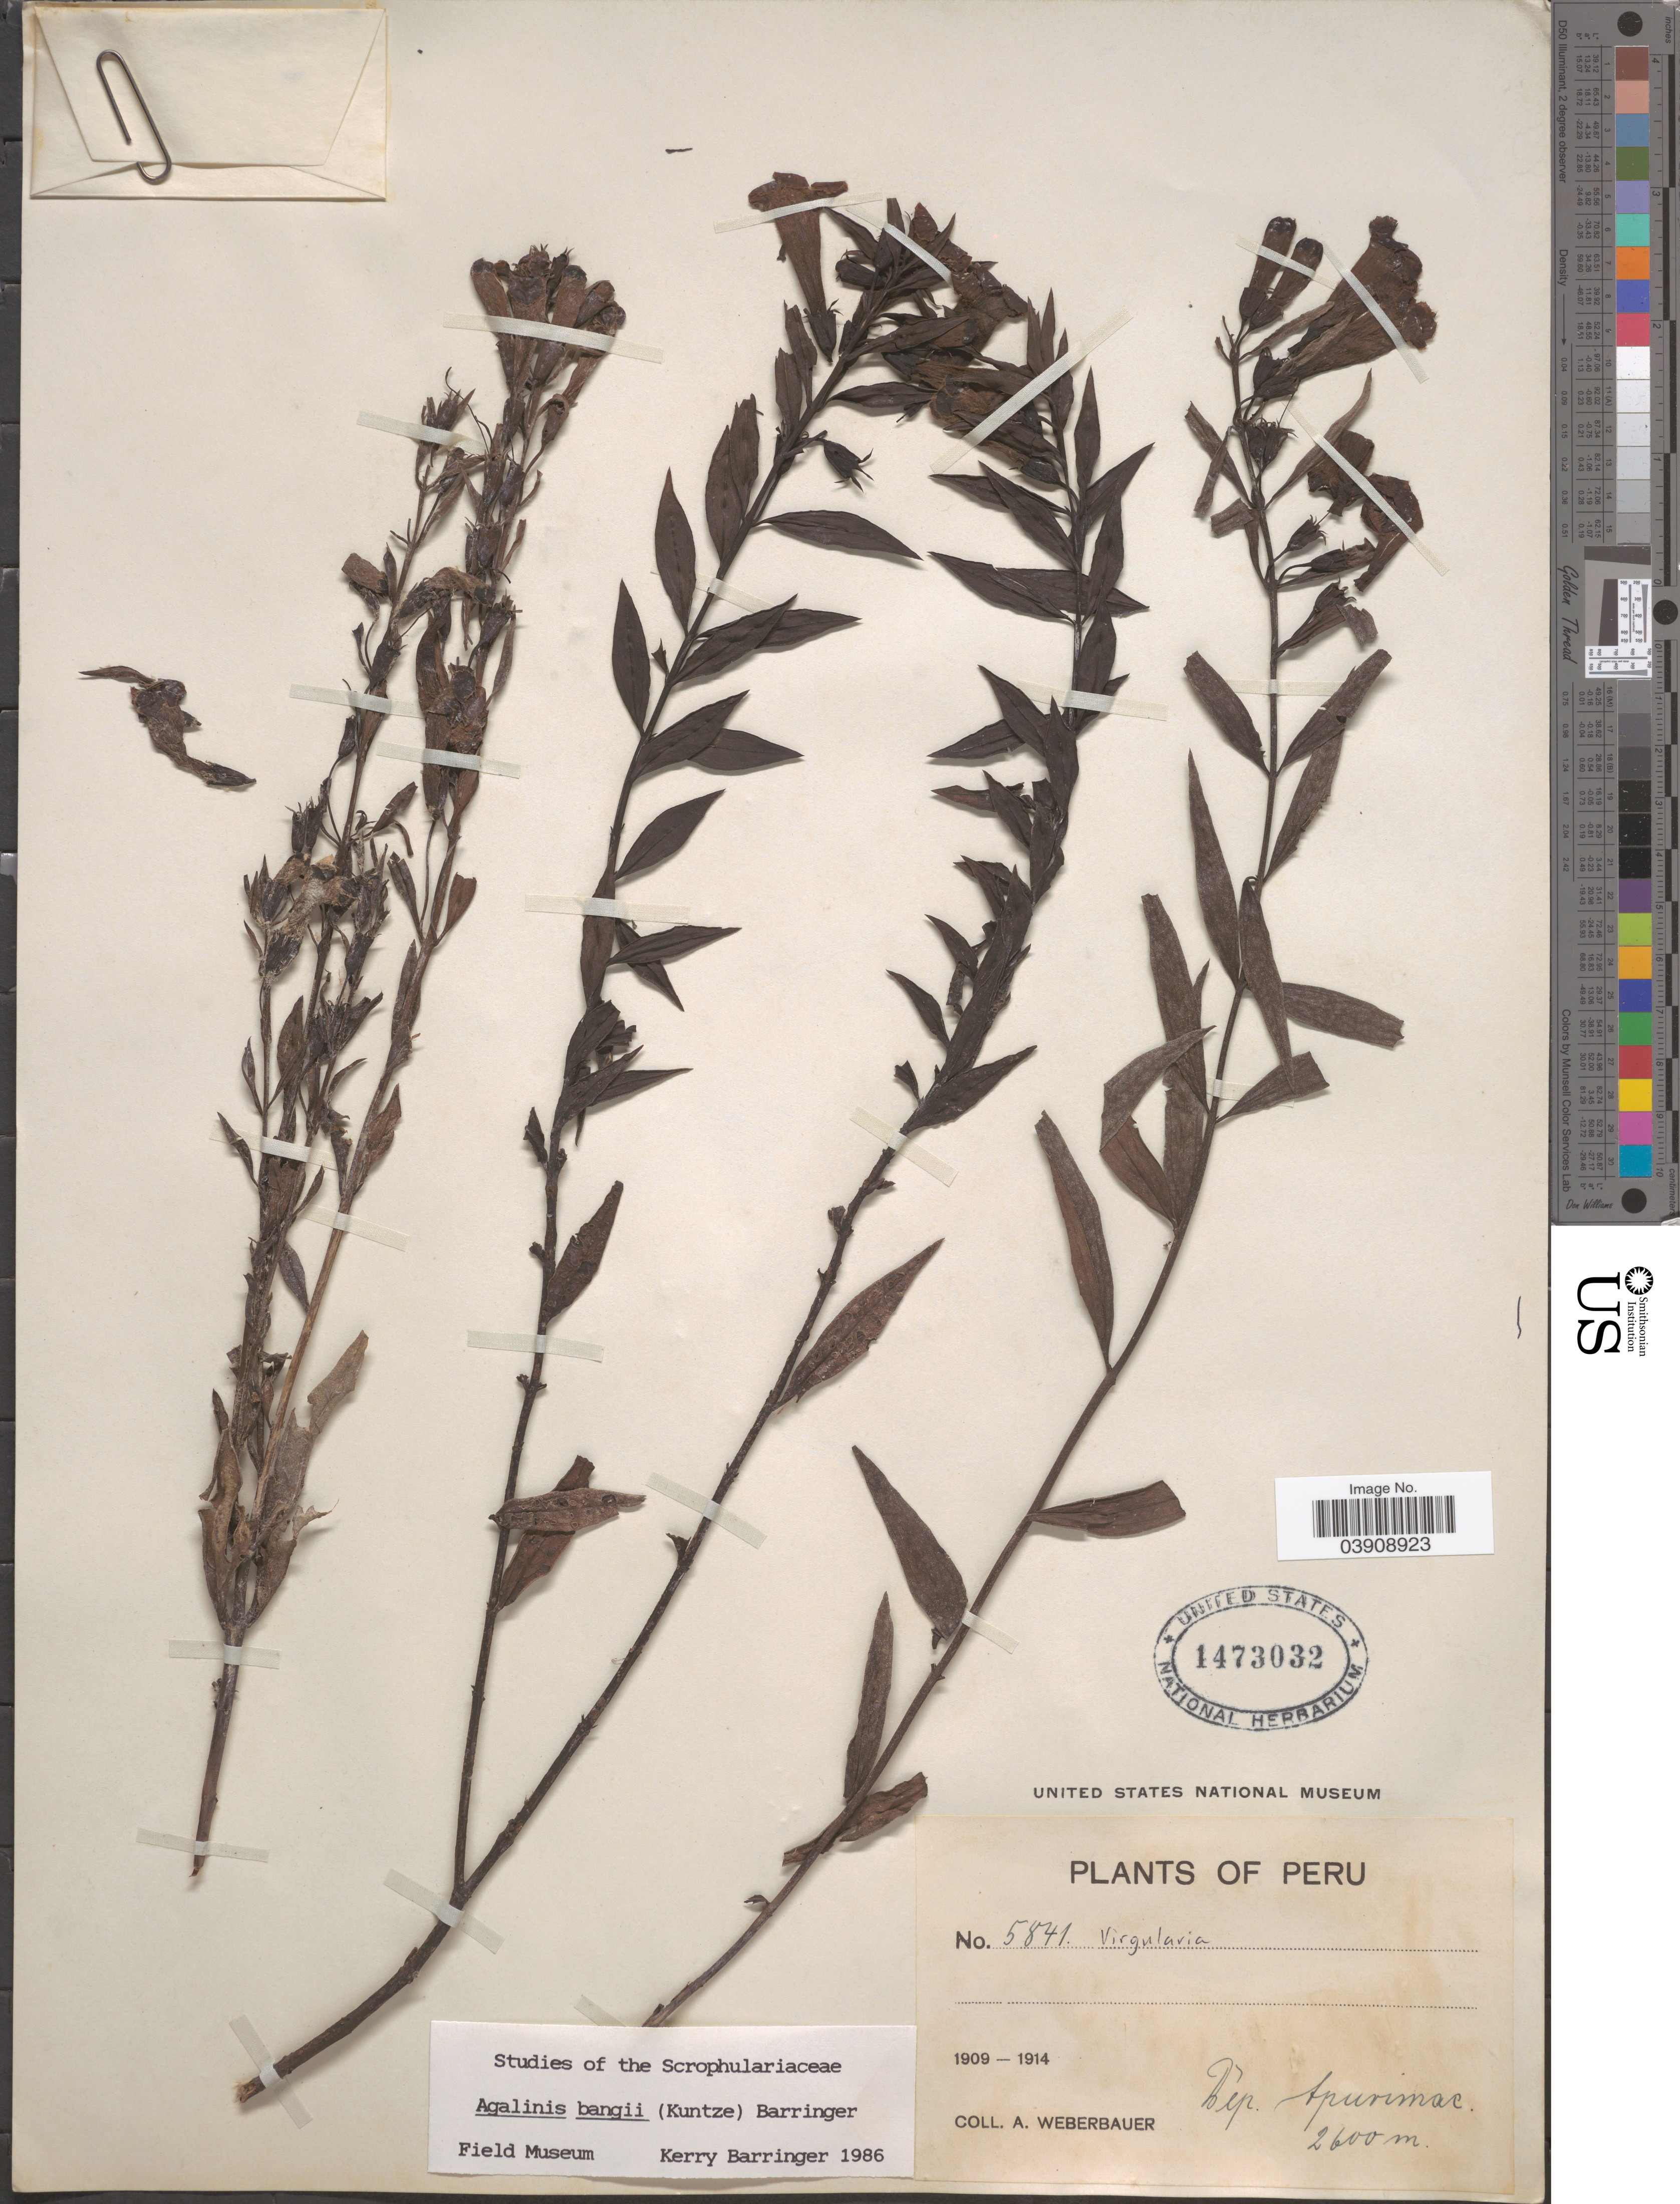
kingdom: Plantae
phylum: Tracheophyta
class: Magnoliopsida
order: Lamiales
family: Orobanchaceae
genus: Agalinis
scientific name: Agalinis bangii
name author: (Kuntze) Barringer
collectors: A. Weberbauer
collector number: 5841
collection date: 1909/1914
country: Peru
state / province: Apurímac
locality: Dep. Apurimac.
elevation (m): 2600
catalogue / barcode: US 1473032